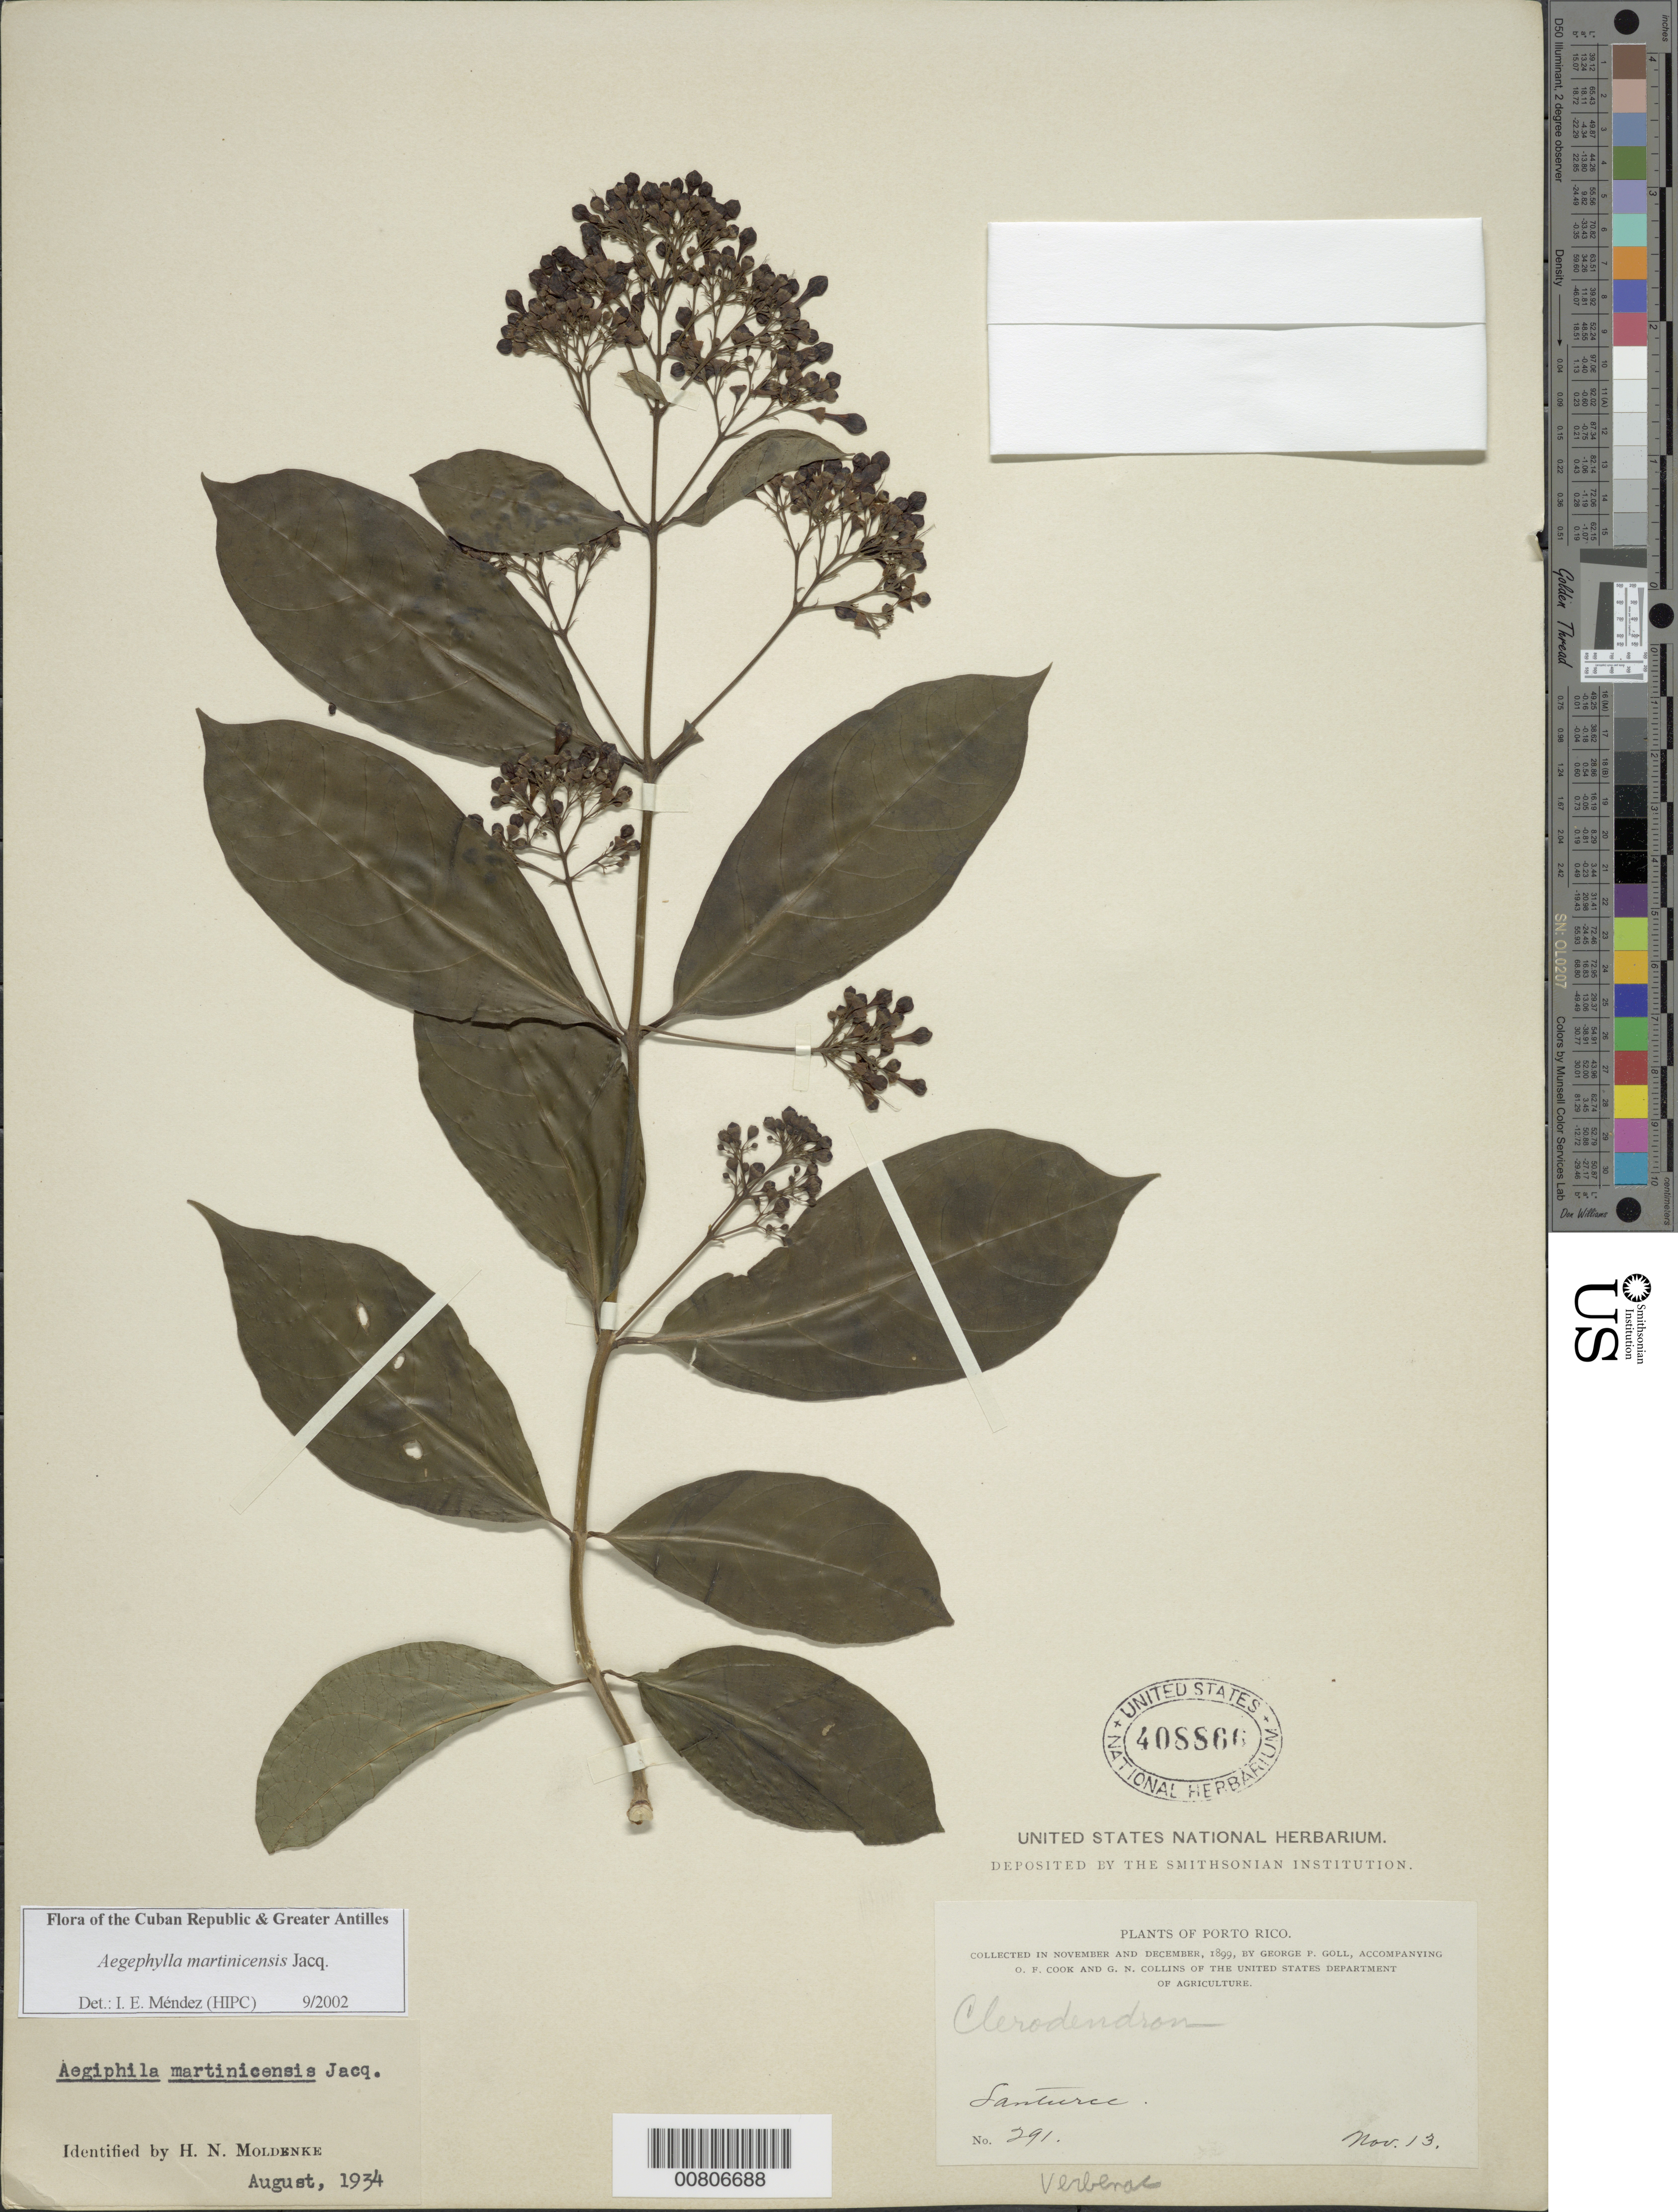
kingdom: Plantae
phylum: Tracheophyta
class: Magnoliopsida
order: Lamiales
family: Lamiaceae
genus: Aegiphila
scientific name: Aegiphila martinicensis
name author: Jacq.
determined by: Méndez, Isidro E., (HIPC)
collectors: G. Goll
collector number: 291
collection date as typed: Nov 1899 to -- Dec 1899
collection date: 1899-11/1899-12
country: Puerto Rico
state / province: San Juan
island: Puerto Rico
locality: Santurce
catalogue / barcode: US 408866